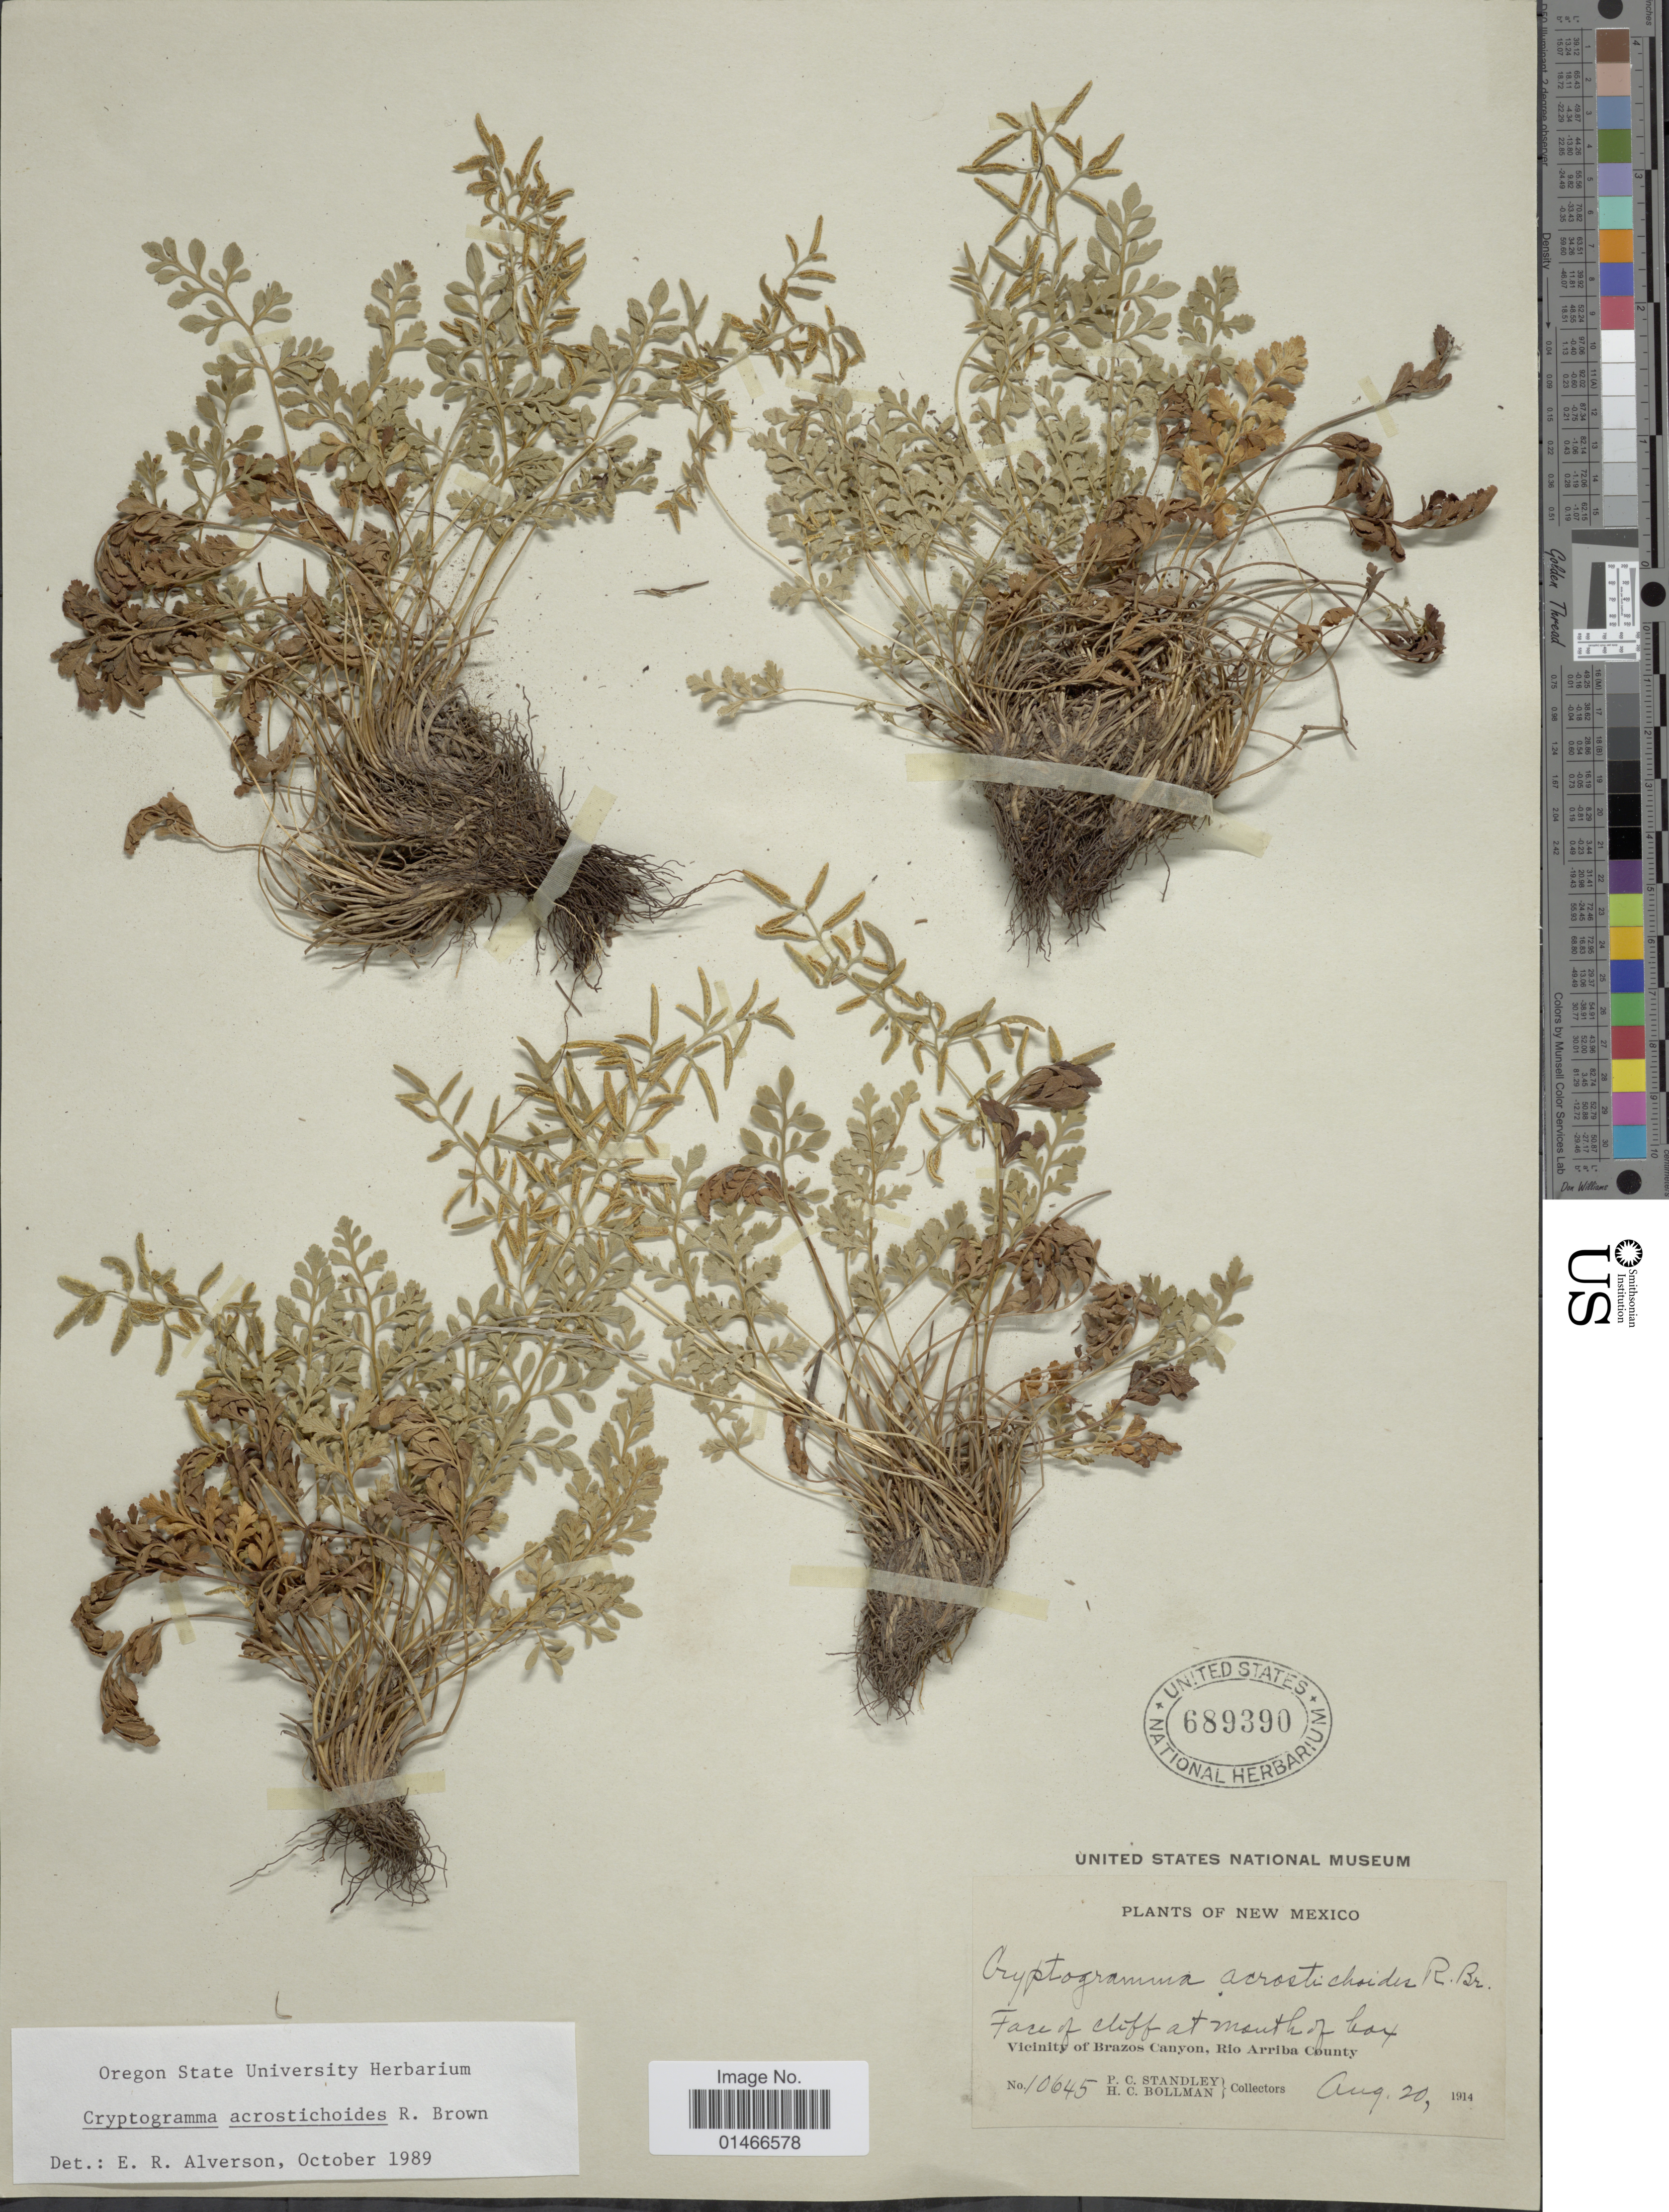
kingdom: Plantae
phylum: Tracheophyta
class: Polypodiopsida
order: Polypodiales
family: Pteridaceae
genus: Cryptogramma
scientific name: Cryptogramma acrostichoides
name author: R. Br.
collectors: P. C. Standley & H. C. Bollman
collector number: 10645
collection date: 1914-08-20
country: United States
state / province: New Mexico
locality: Face of cliff at mouth of kap. Vicinity of Brazos Canyon, Rio Arriba County.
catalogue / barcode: US 689390